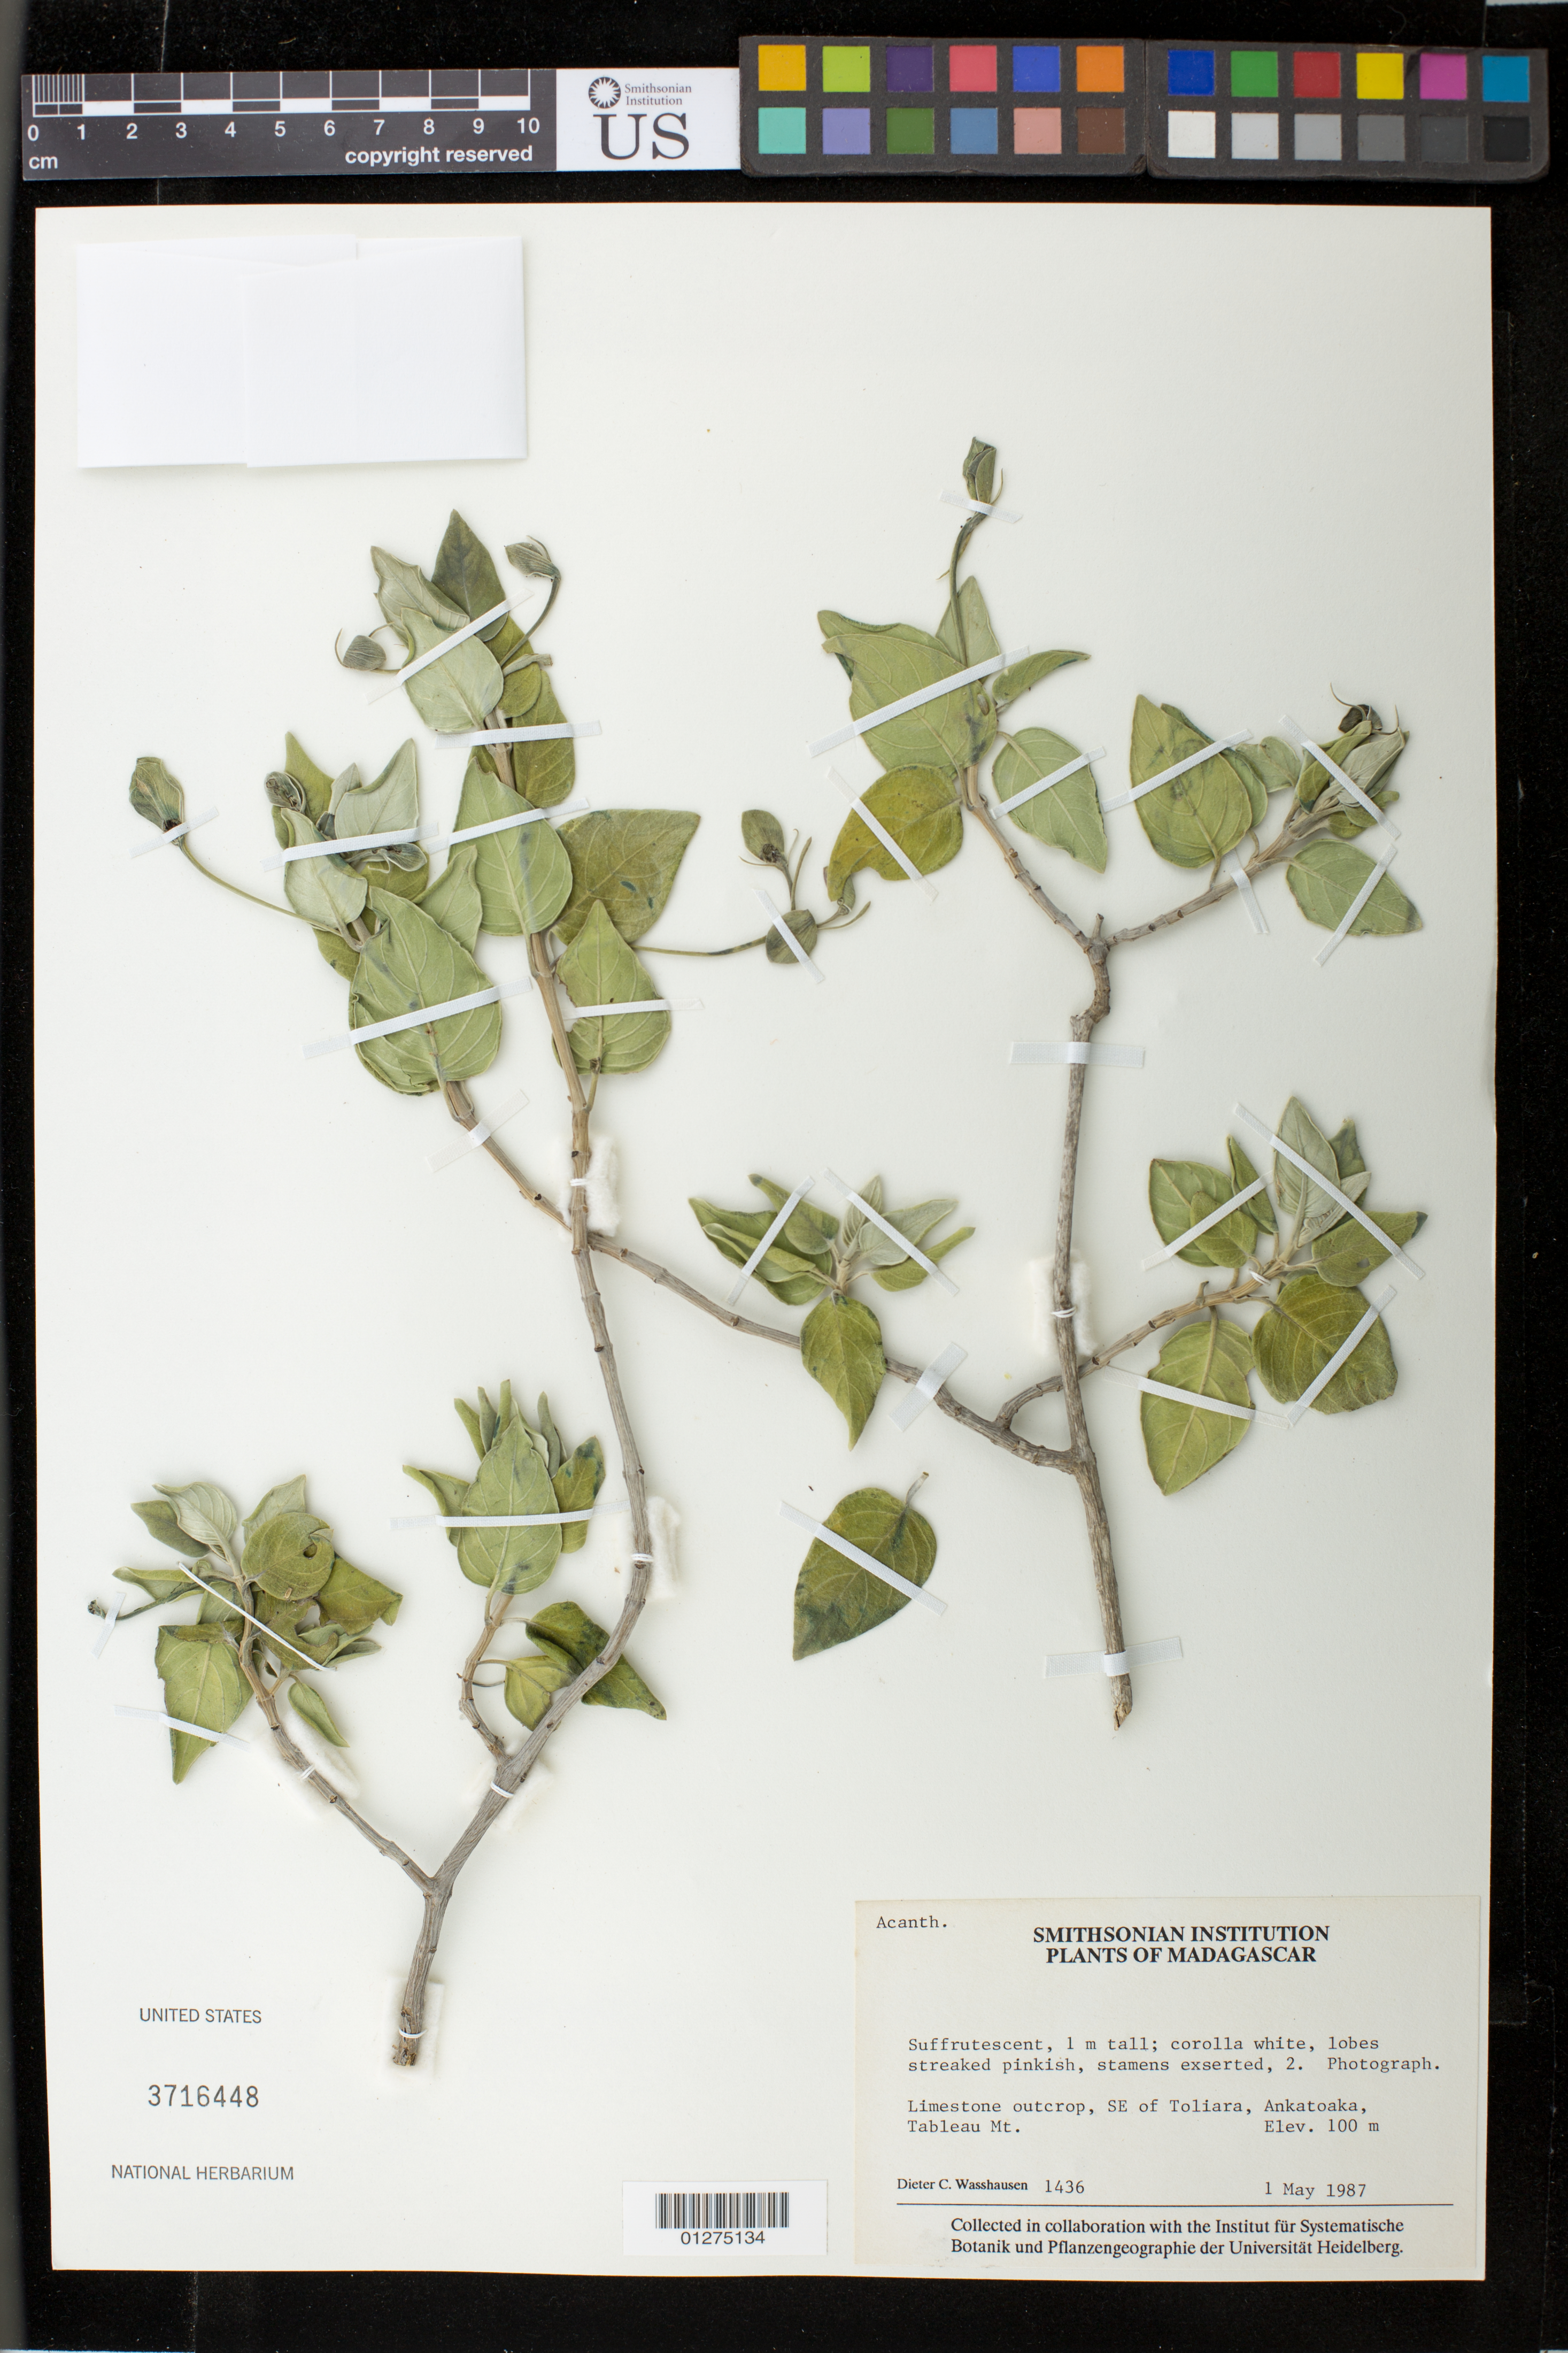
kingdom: Plantae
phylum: Tracheophyta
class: Magnoliopsida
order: Lamiales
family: Acanthaceae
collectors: D. C. Wasshausen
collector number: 1436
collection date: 1987-05-01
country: Madagascar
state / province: Atsimo-Andrefana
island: Madagascar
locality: SE of Toliara, Ankatoaka, Tableau Mt.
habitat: limestone outcrop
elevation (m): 100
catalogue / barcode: US 3716448